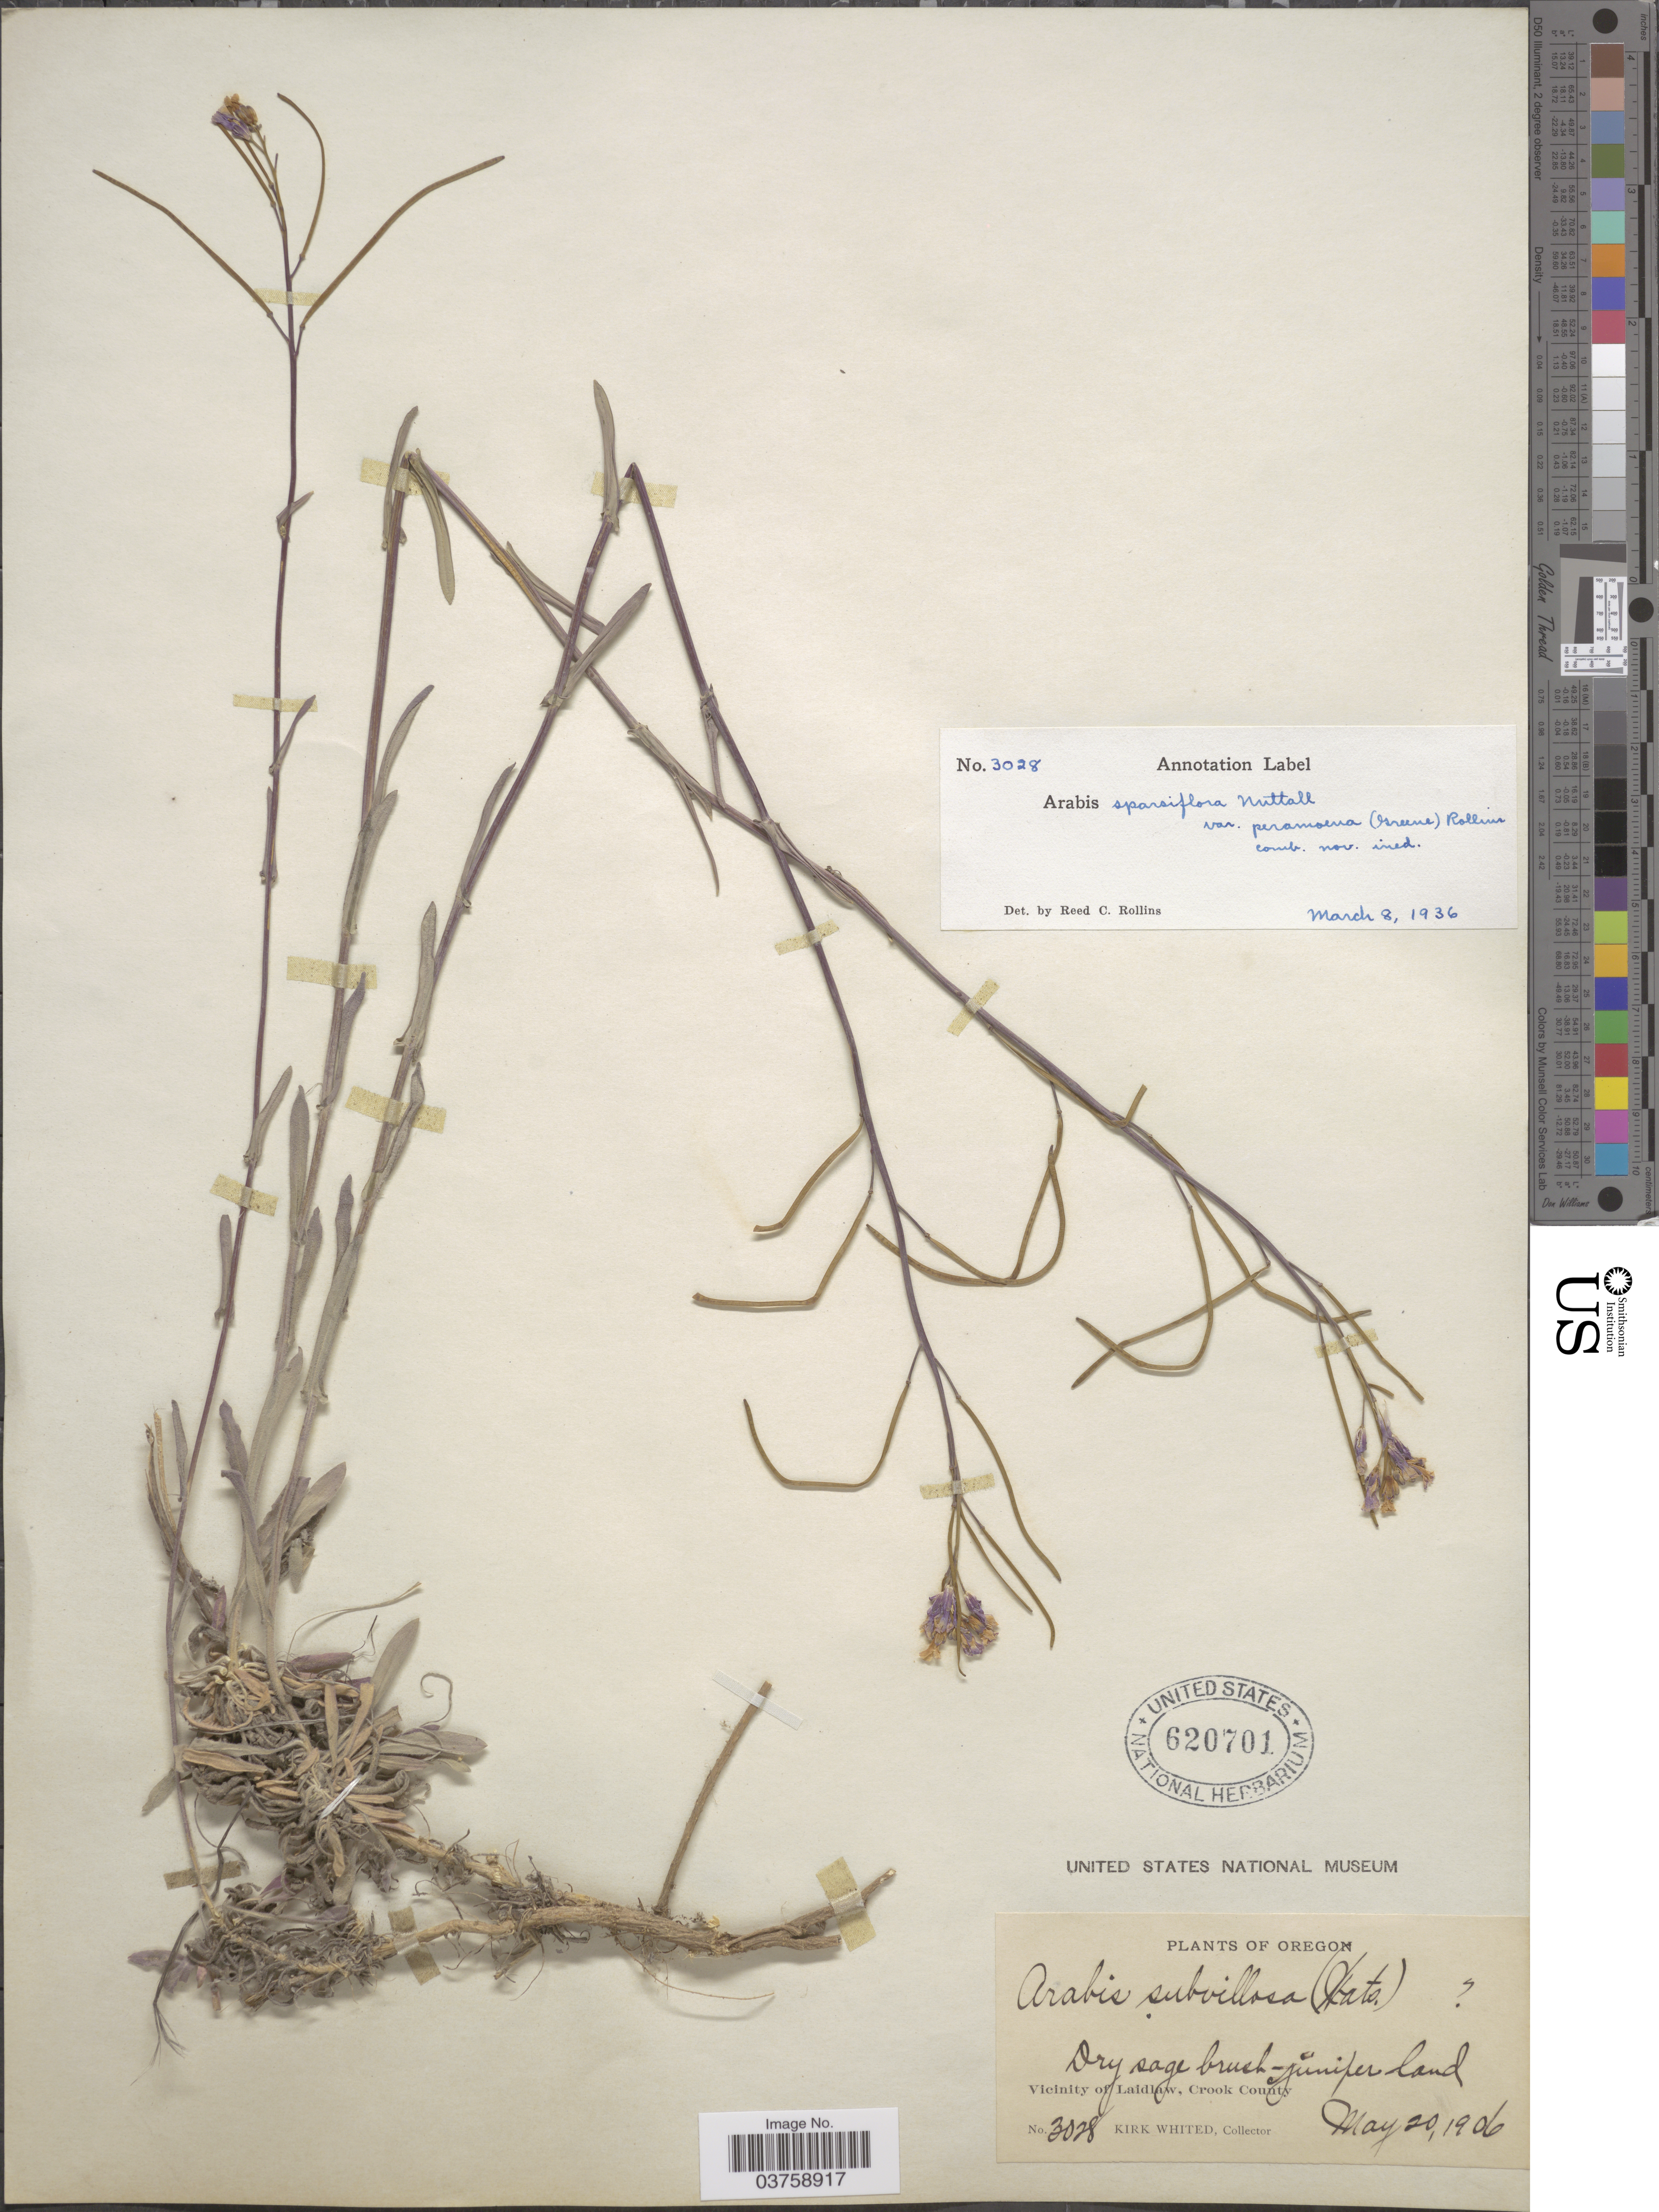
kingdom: Plantae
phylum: Tracheophyta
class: Magnoliopsida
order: Brassicales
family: Brassicaceae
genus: Arabis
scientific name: Arabis sparsiflora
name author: Nutt.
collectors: K. Whited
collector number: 3028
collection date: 1906-05-20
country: United States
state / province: Oregon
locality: Dry sage brush-juniper land. Vicinity of Laidlaw, Crook County.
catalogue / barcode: US 620701